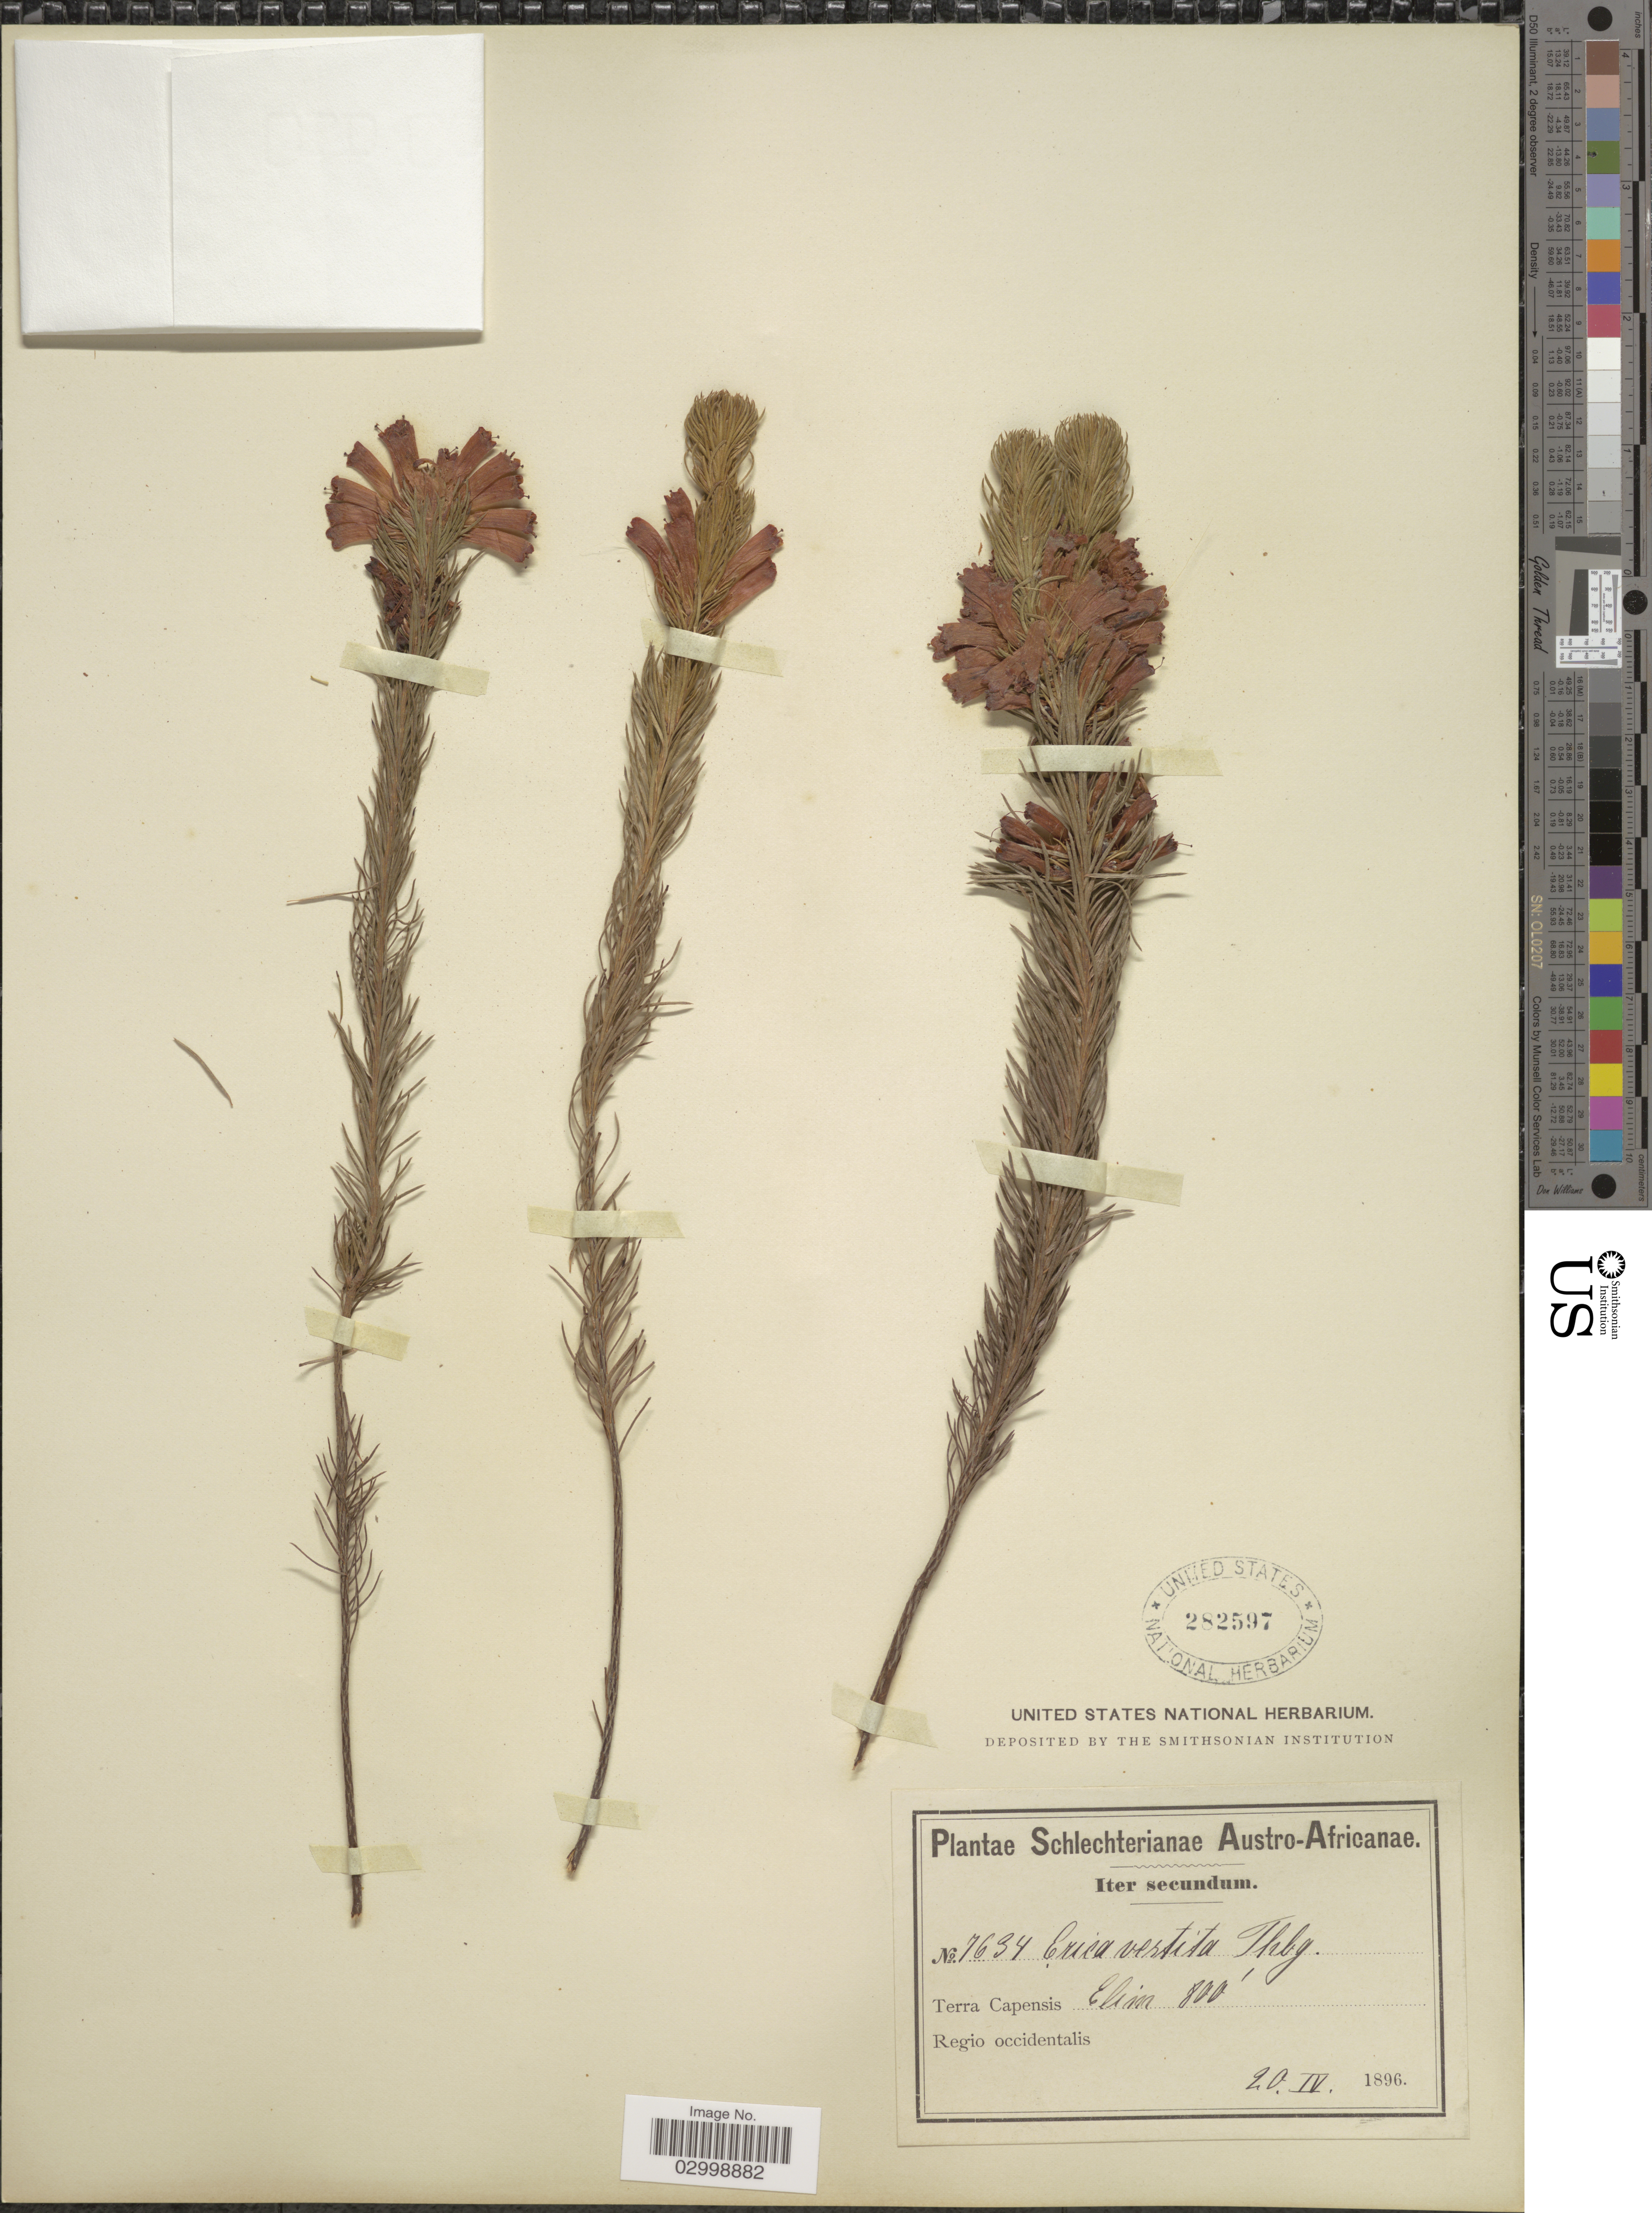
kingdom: Plantae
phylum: Tracheophyta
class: Magnoliopsida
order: Ericales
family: Ericaceae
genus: Erica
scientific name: Erica vestita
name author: Thunb.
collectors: Schlechter, --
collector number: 7634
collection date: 1896-04-20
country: South Africa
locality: Austro-Africanae, Terra Capensis, Elim, Regio occidentalis.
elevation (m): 244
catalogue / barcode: US 282597